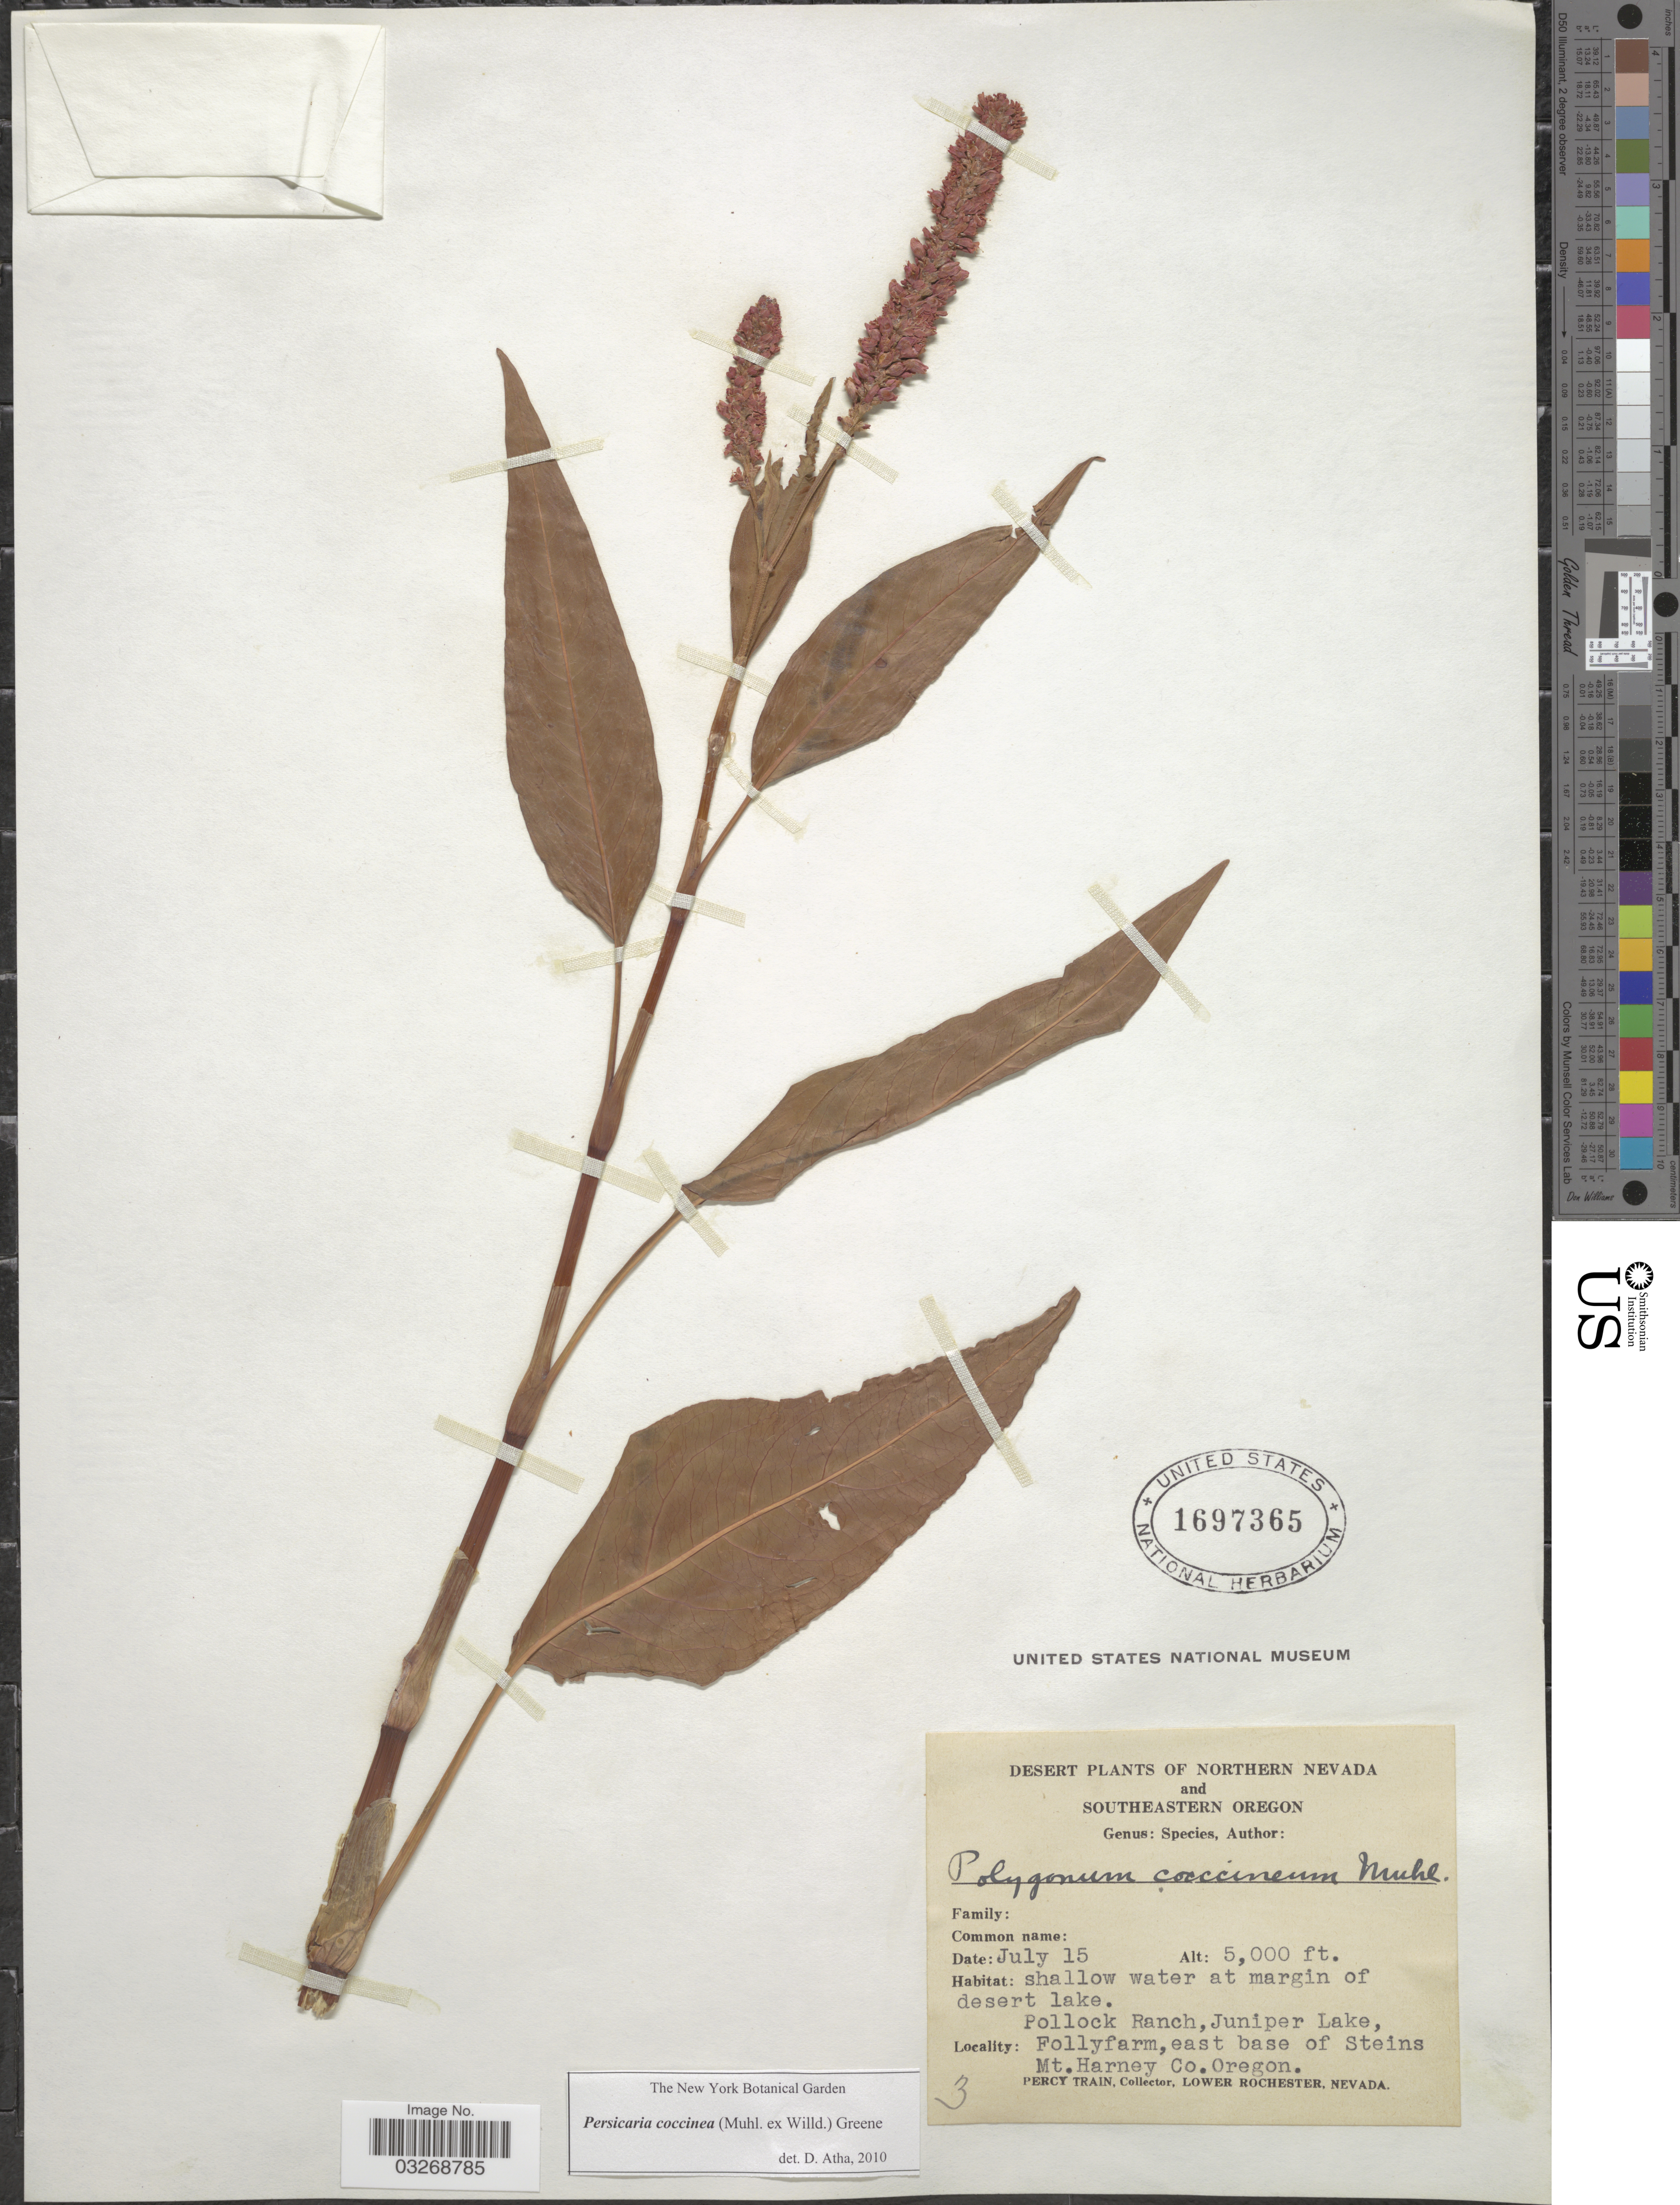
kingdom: Plantae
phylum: Tracheophyta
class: Magnoliopsida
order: Caryophyllales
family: Polygonaceae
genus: Persicaria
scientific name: Persicaria coccinea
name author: (Muhl. ex Willd.) Greene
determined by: Atha, D. E.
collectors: P. Train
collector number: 3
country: United States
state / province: Oregon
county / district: Harney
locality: Desert plants of Southeastern Oregon. Pollock Ranch, Juniper Lake, Follyfarm, east of base of Steins Mt. Harney Co.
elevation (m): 1524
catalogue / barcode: US 1697365